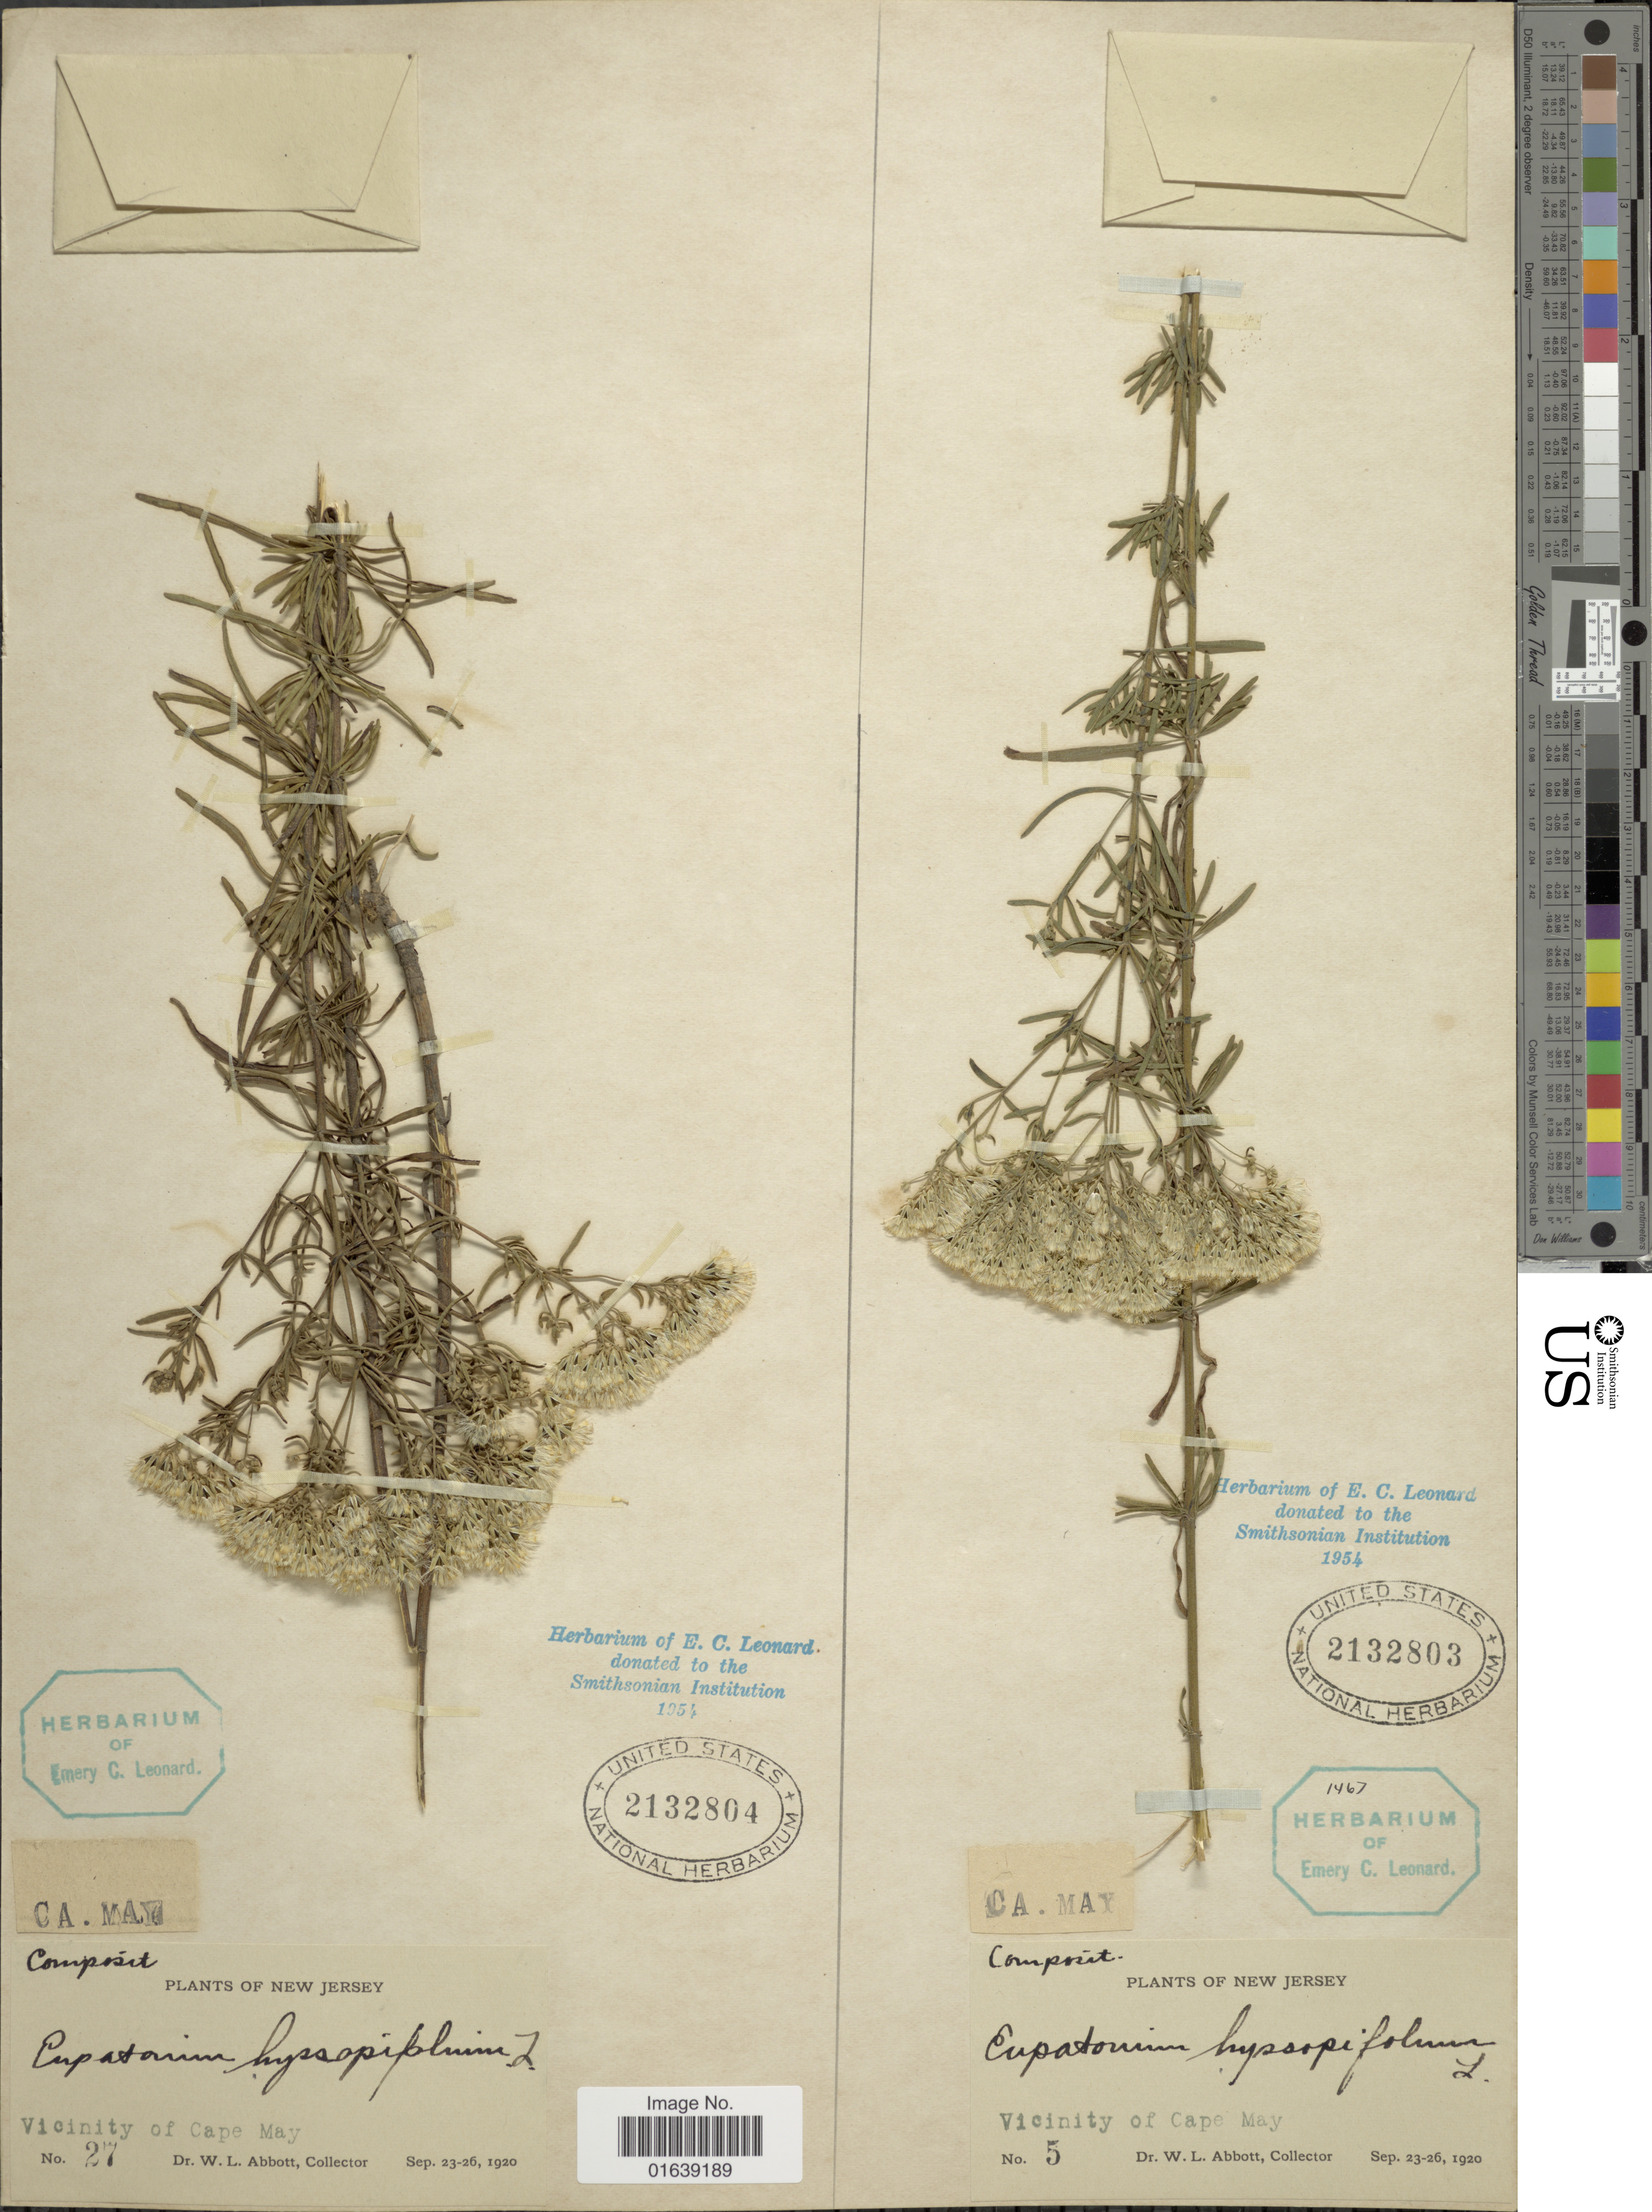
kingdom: Plantae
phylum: Tracheophyta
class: Magnoliopsida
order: Asterales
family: Asteraceae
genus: Eupatorium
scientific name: Eupatorium hyssopifolium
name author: L.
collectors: W. L. Abbott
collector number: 27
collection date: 1920-09-23/1920-09-26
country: United States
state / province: New Jersey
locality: New Jersey. Vicinity of Cape May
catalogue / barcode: US 2132804-2